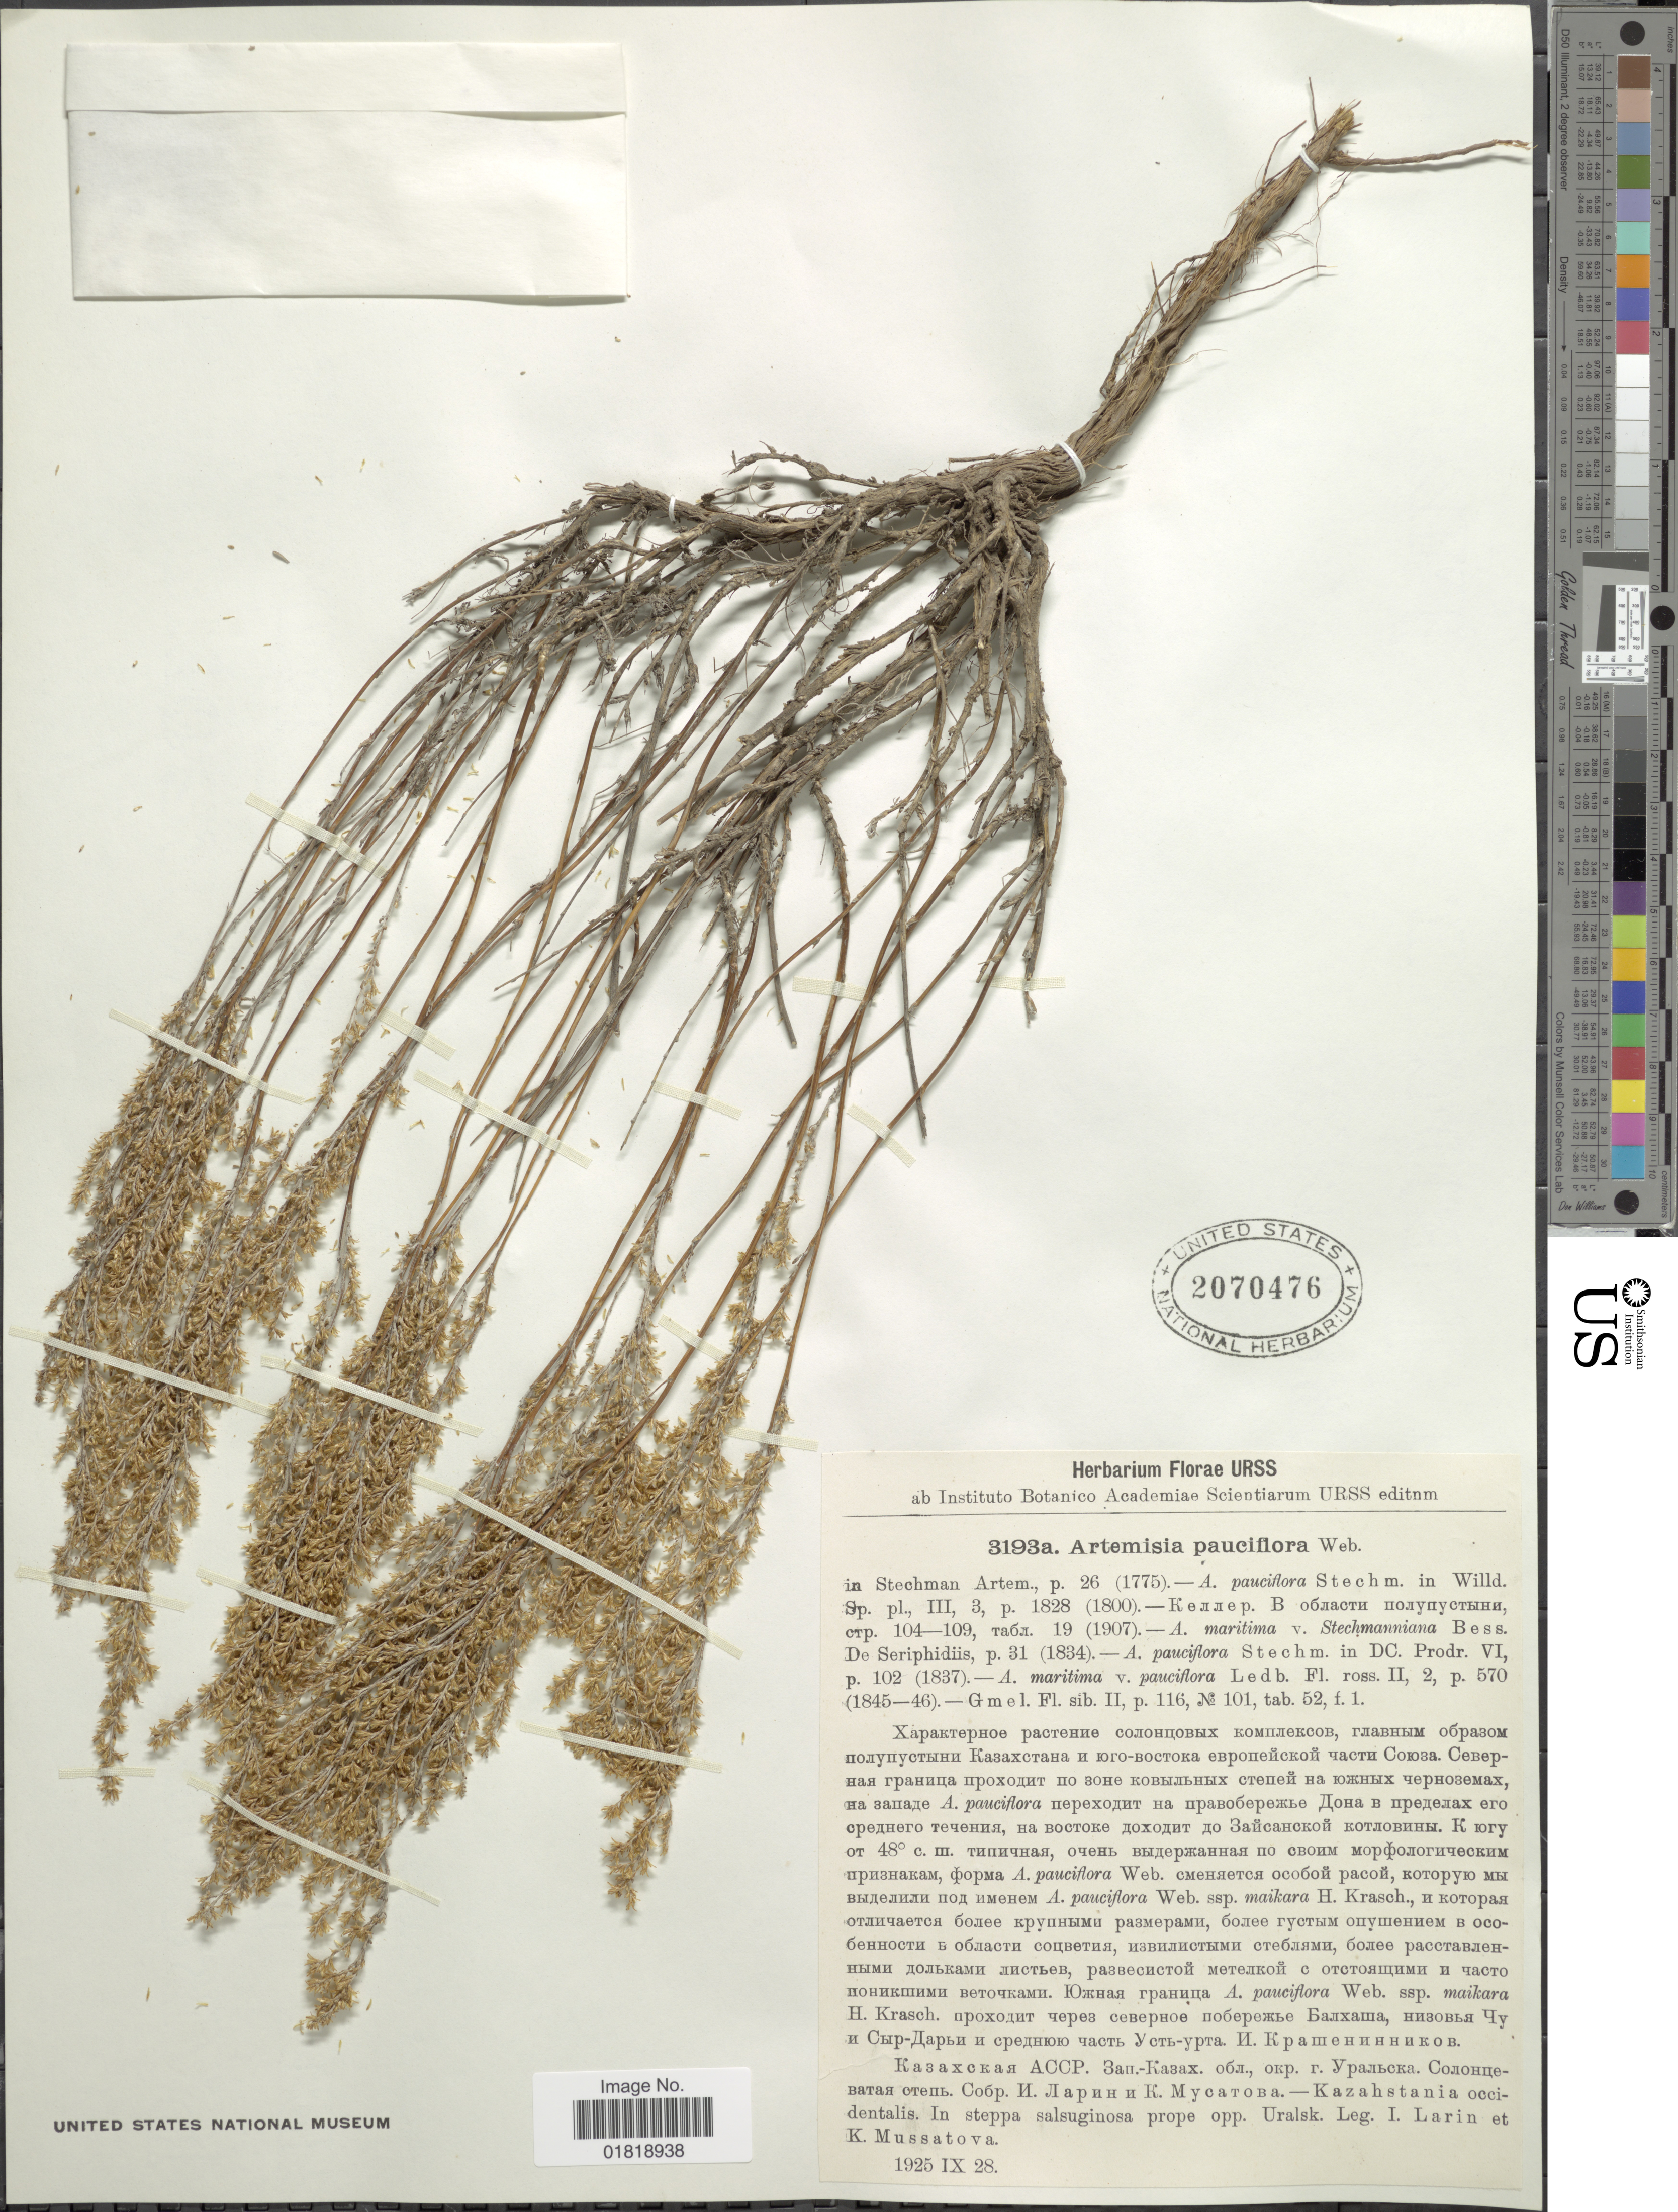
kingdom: Plantae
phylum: Tracheophyta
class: Magnoliopsida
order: Asterales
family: Asteraceae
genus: Artemisia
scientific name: Artemisia pauciflora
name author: G.H. Weber ex Stechm.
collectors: I. Larin & K. Mussatova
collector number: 3193a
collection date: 1925-09-28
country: Kazakhstan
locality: Kazahstania occidentalis, in steppa salsuginosa prope opp. Uralsk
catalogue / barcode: US 2070476